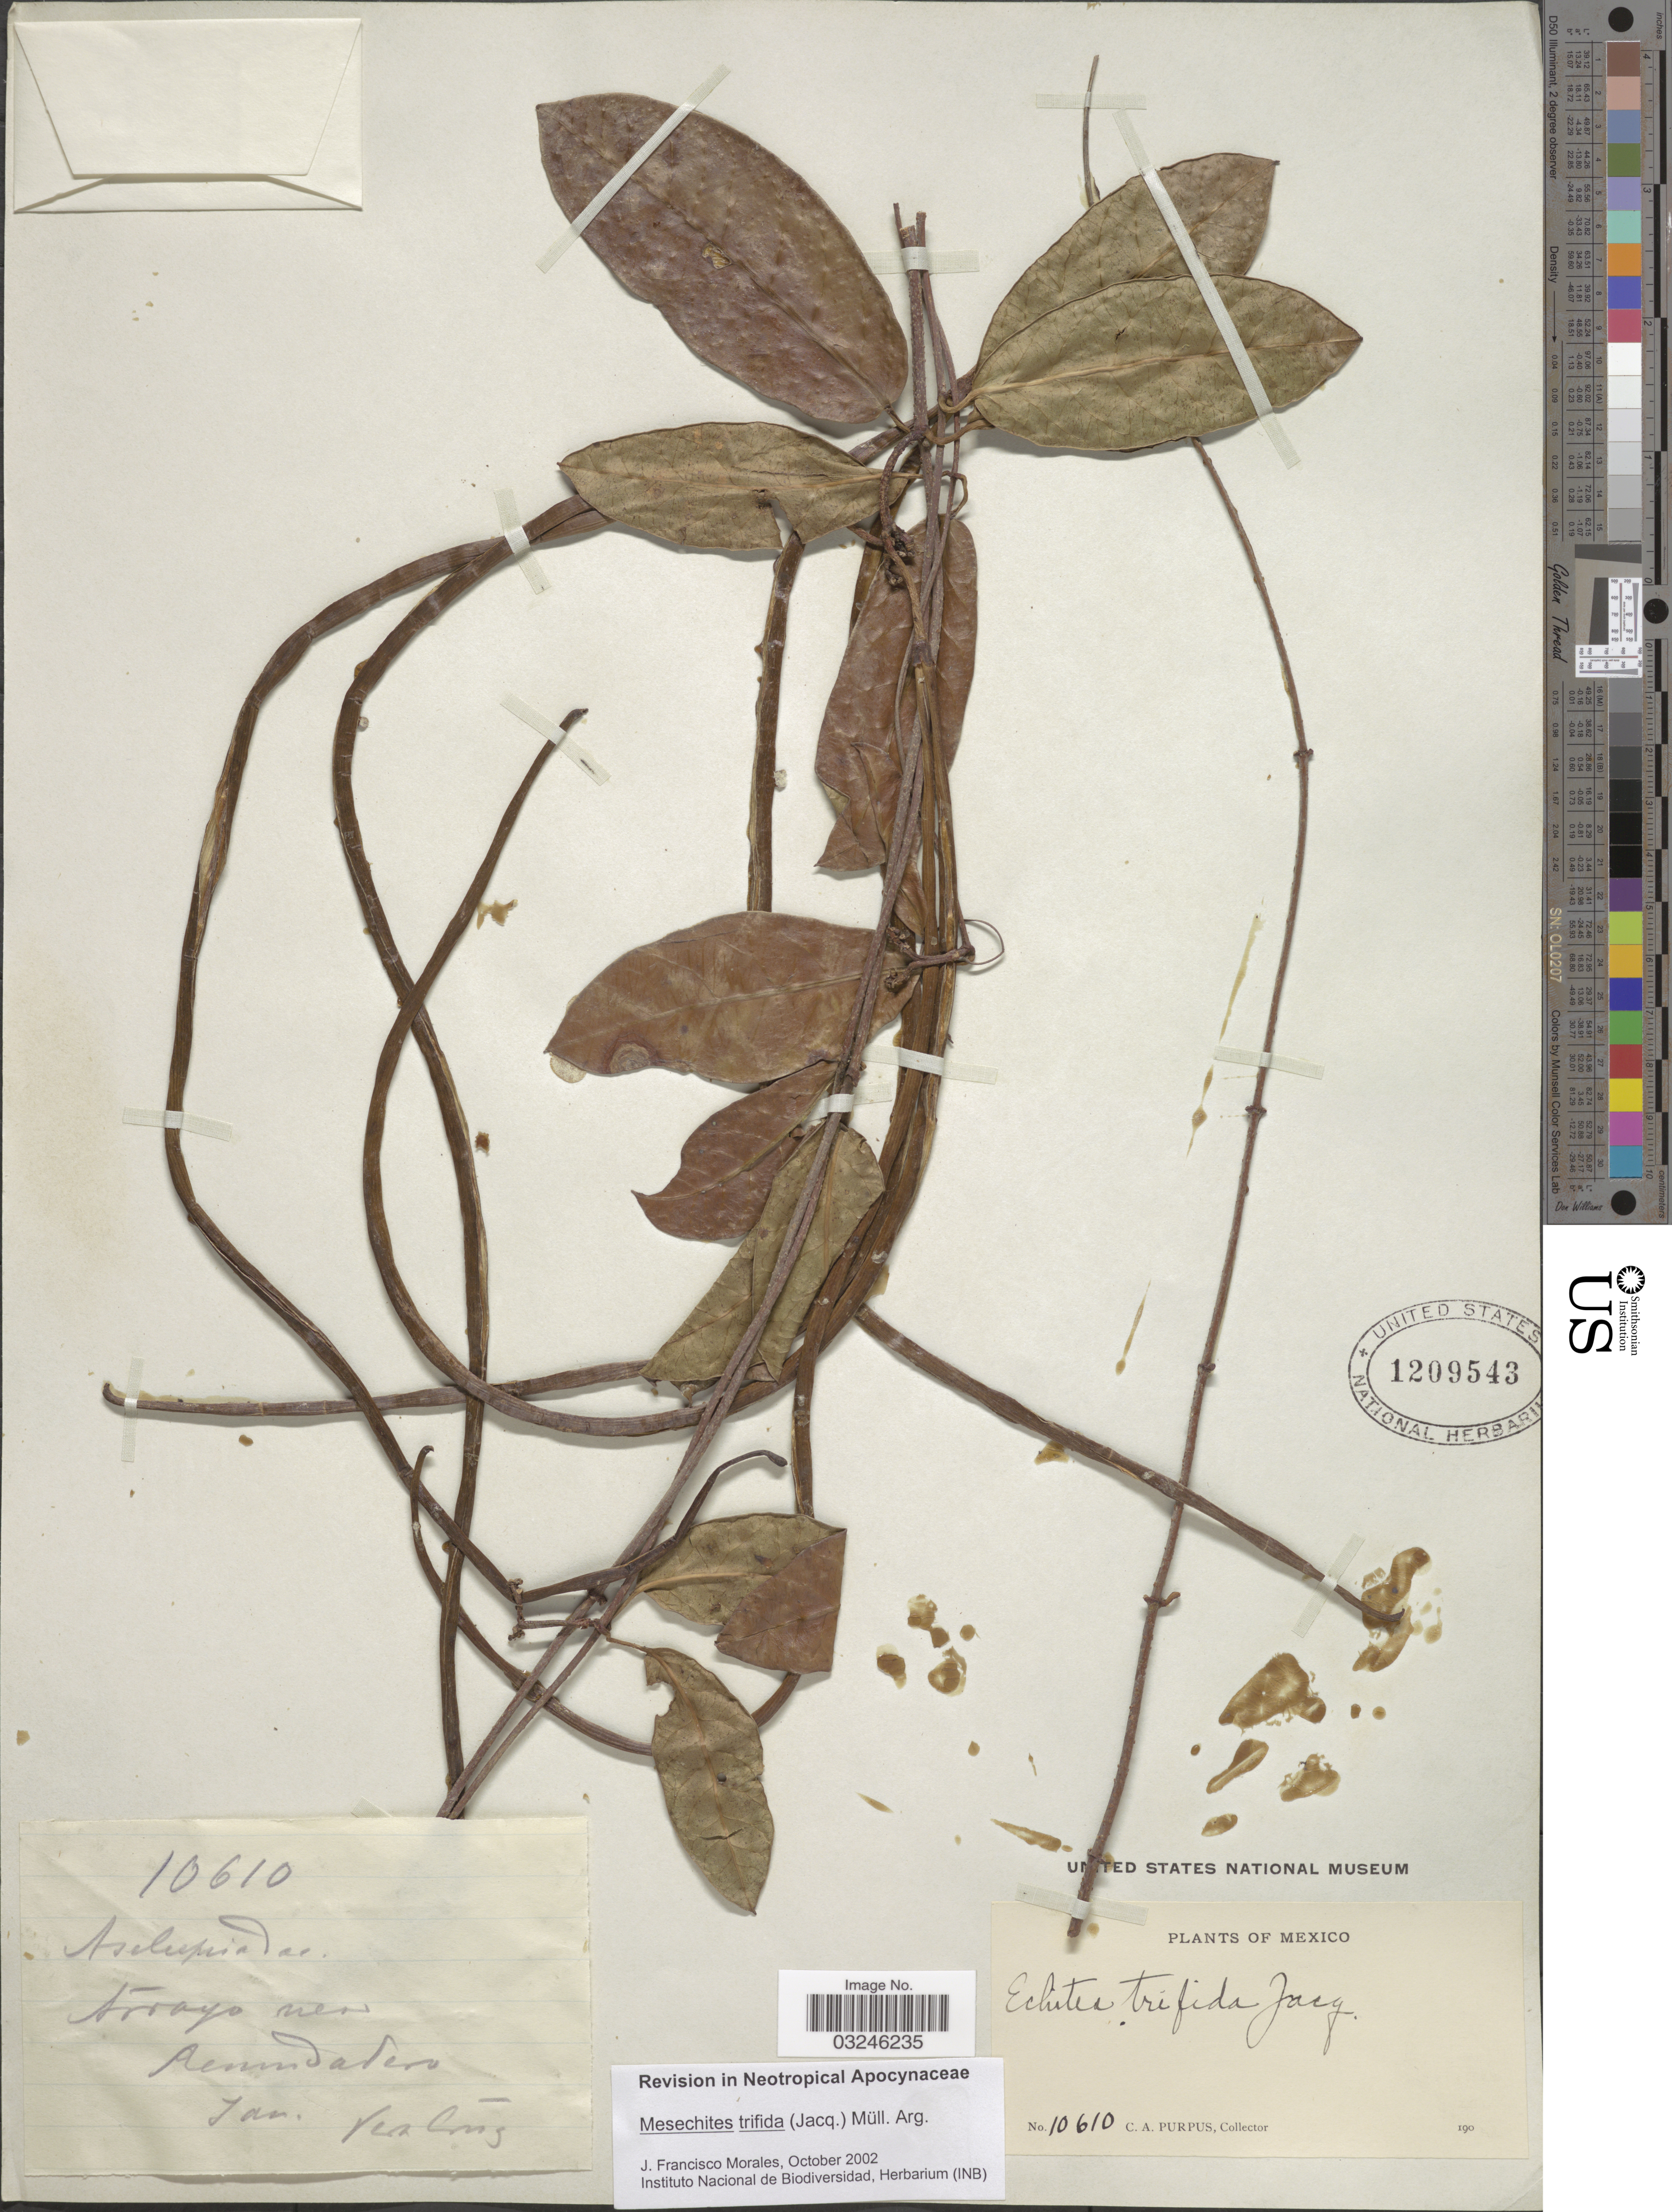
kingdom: Plantae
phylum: Tracheophyta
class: Magnoliopsida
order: Gentianales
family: Apocynaceae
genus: Mesechites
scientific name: Mesechites trifidus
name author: (Jacq.) Müll. Arg.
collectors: C. A. Purpus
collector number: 10610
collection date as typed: Jan. 190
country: Mexico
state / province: Veracruz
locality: Arroyo near Remulatero. Vera Cruz.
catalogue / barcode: US 1209543